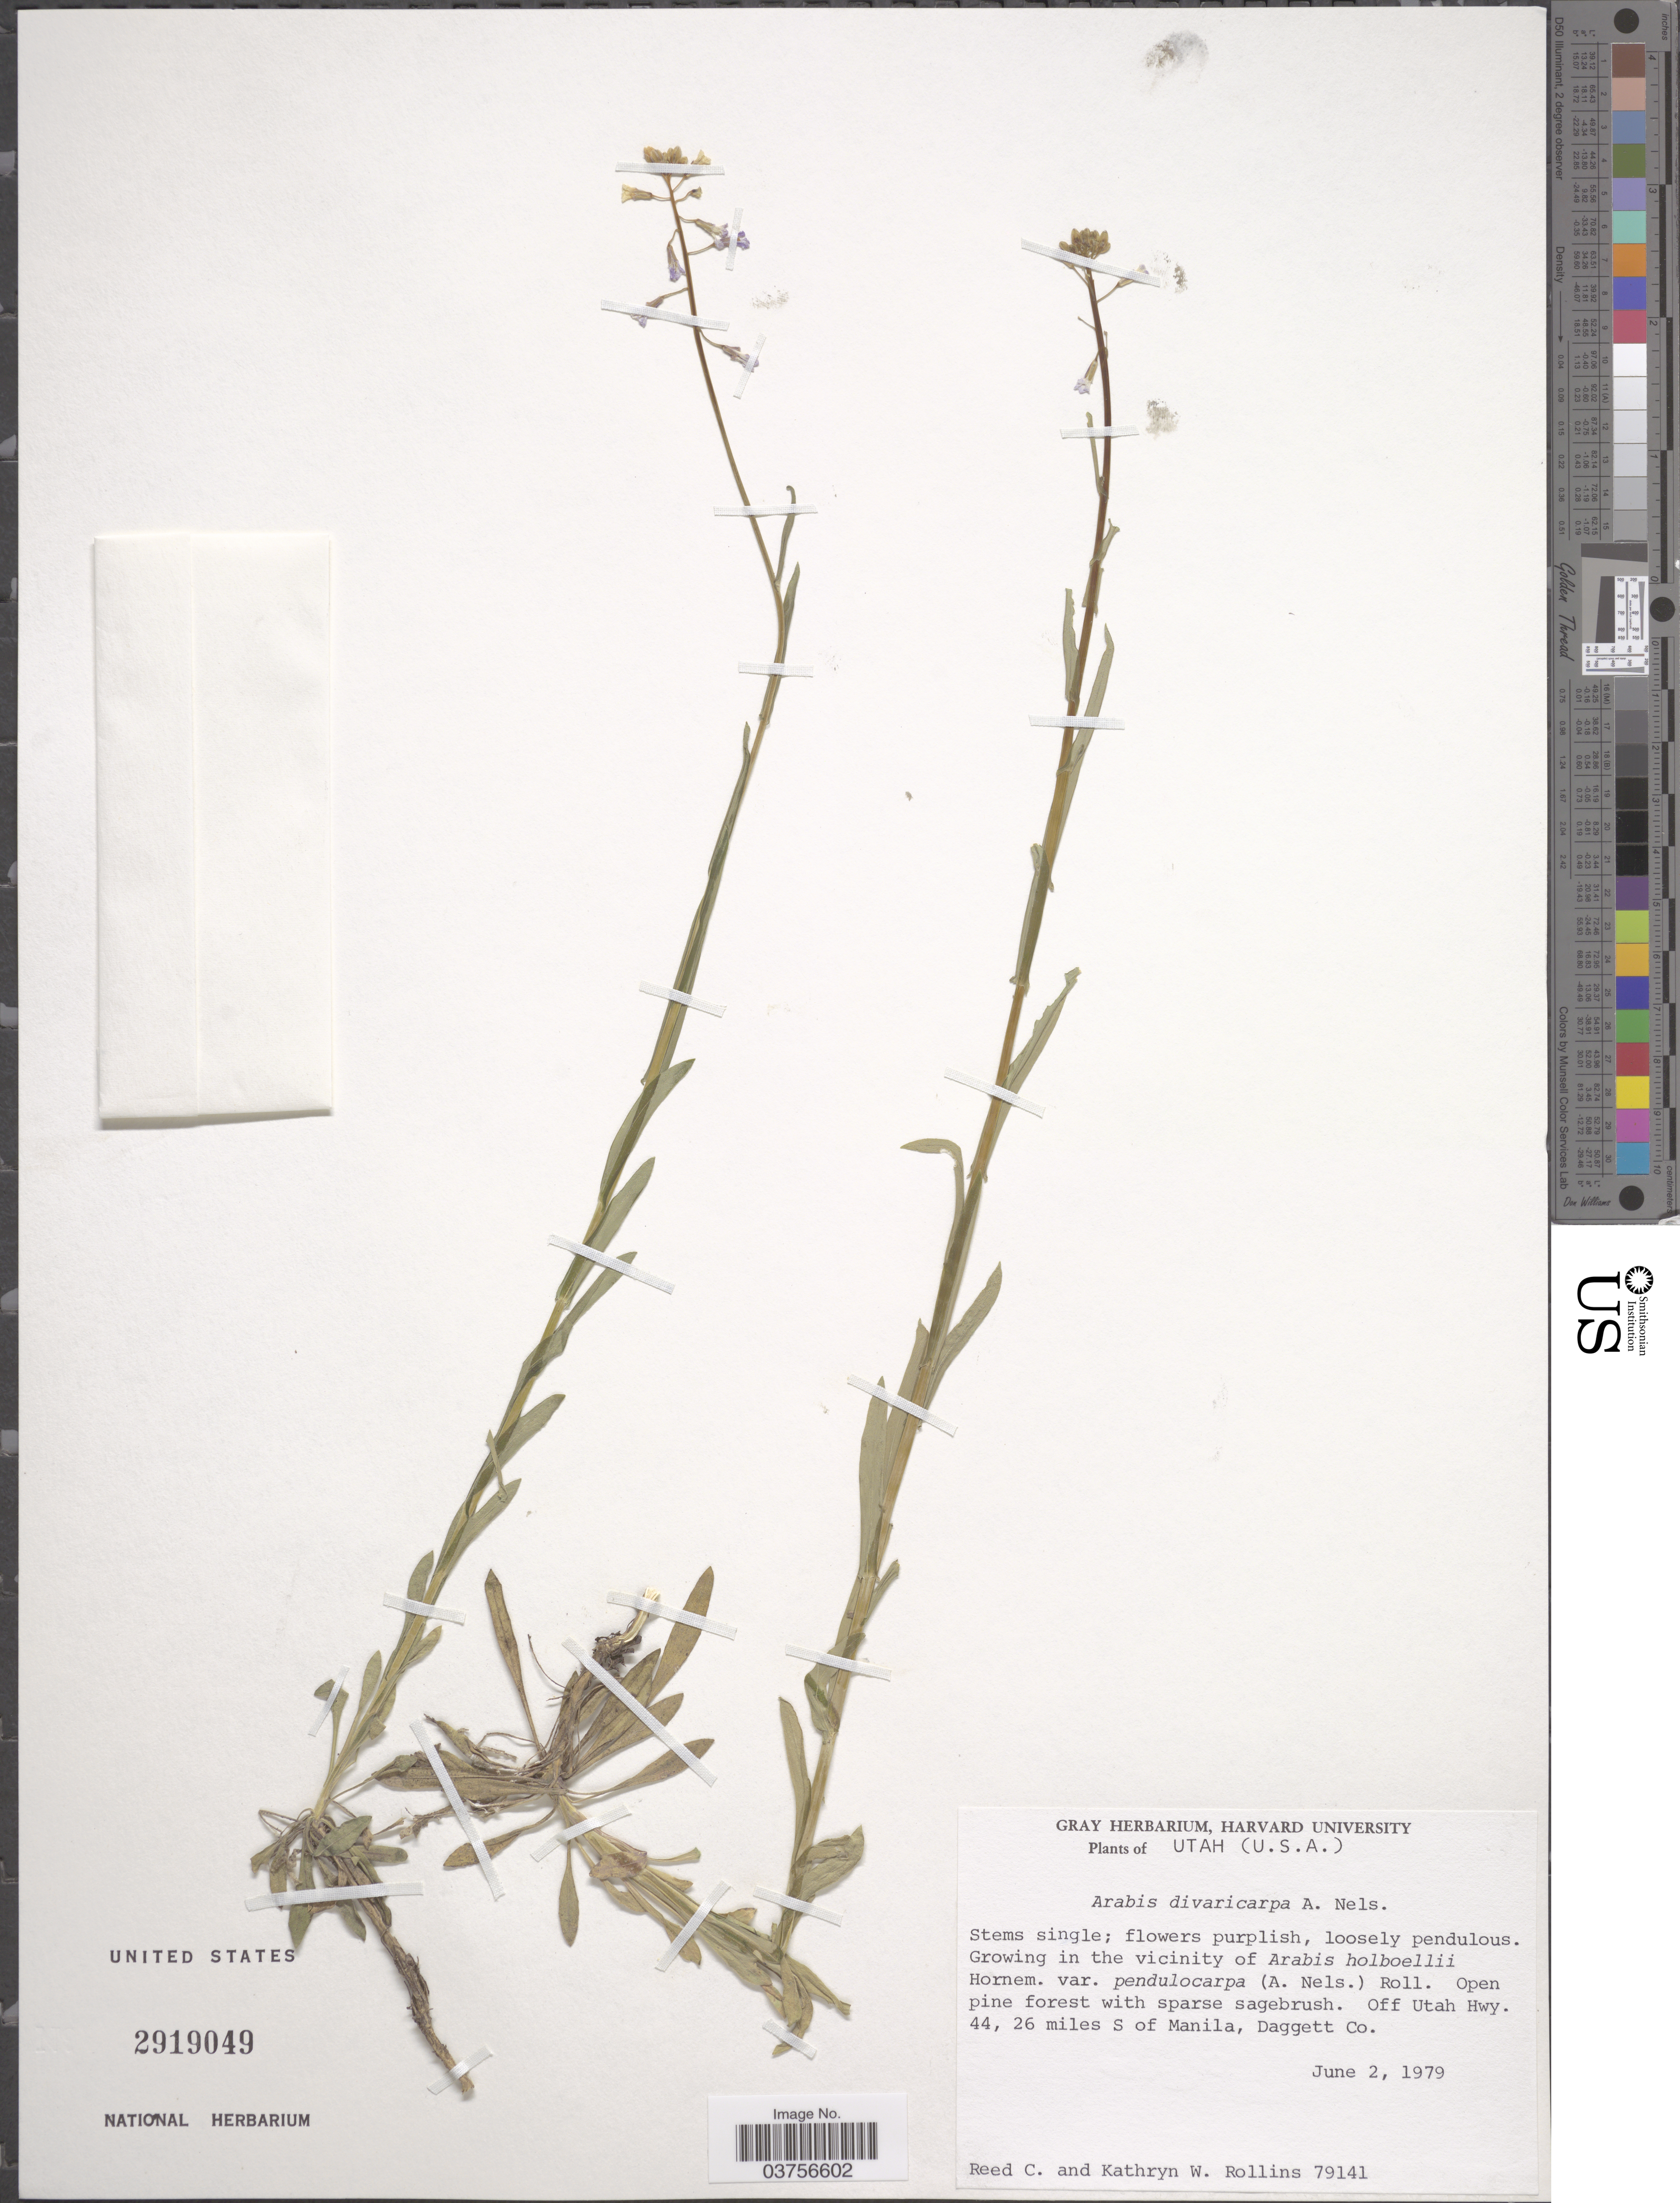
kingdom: Plantae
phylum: Tracheophyta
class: Magnoliopsida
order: Brassicales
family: Brassicaceae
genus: Arabis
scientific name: Arabis divaricarpa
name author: A. Nelson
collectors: R. C. Rollins & K. W. Rollins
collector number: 79141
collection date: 1979-06-02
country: United States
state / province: Utah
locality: Off Utah Hwy. 44, 26 miles S of Manila, Daggett Co.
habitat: open pine forest with sparse sagebrush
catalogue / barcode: US 2919049